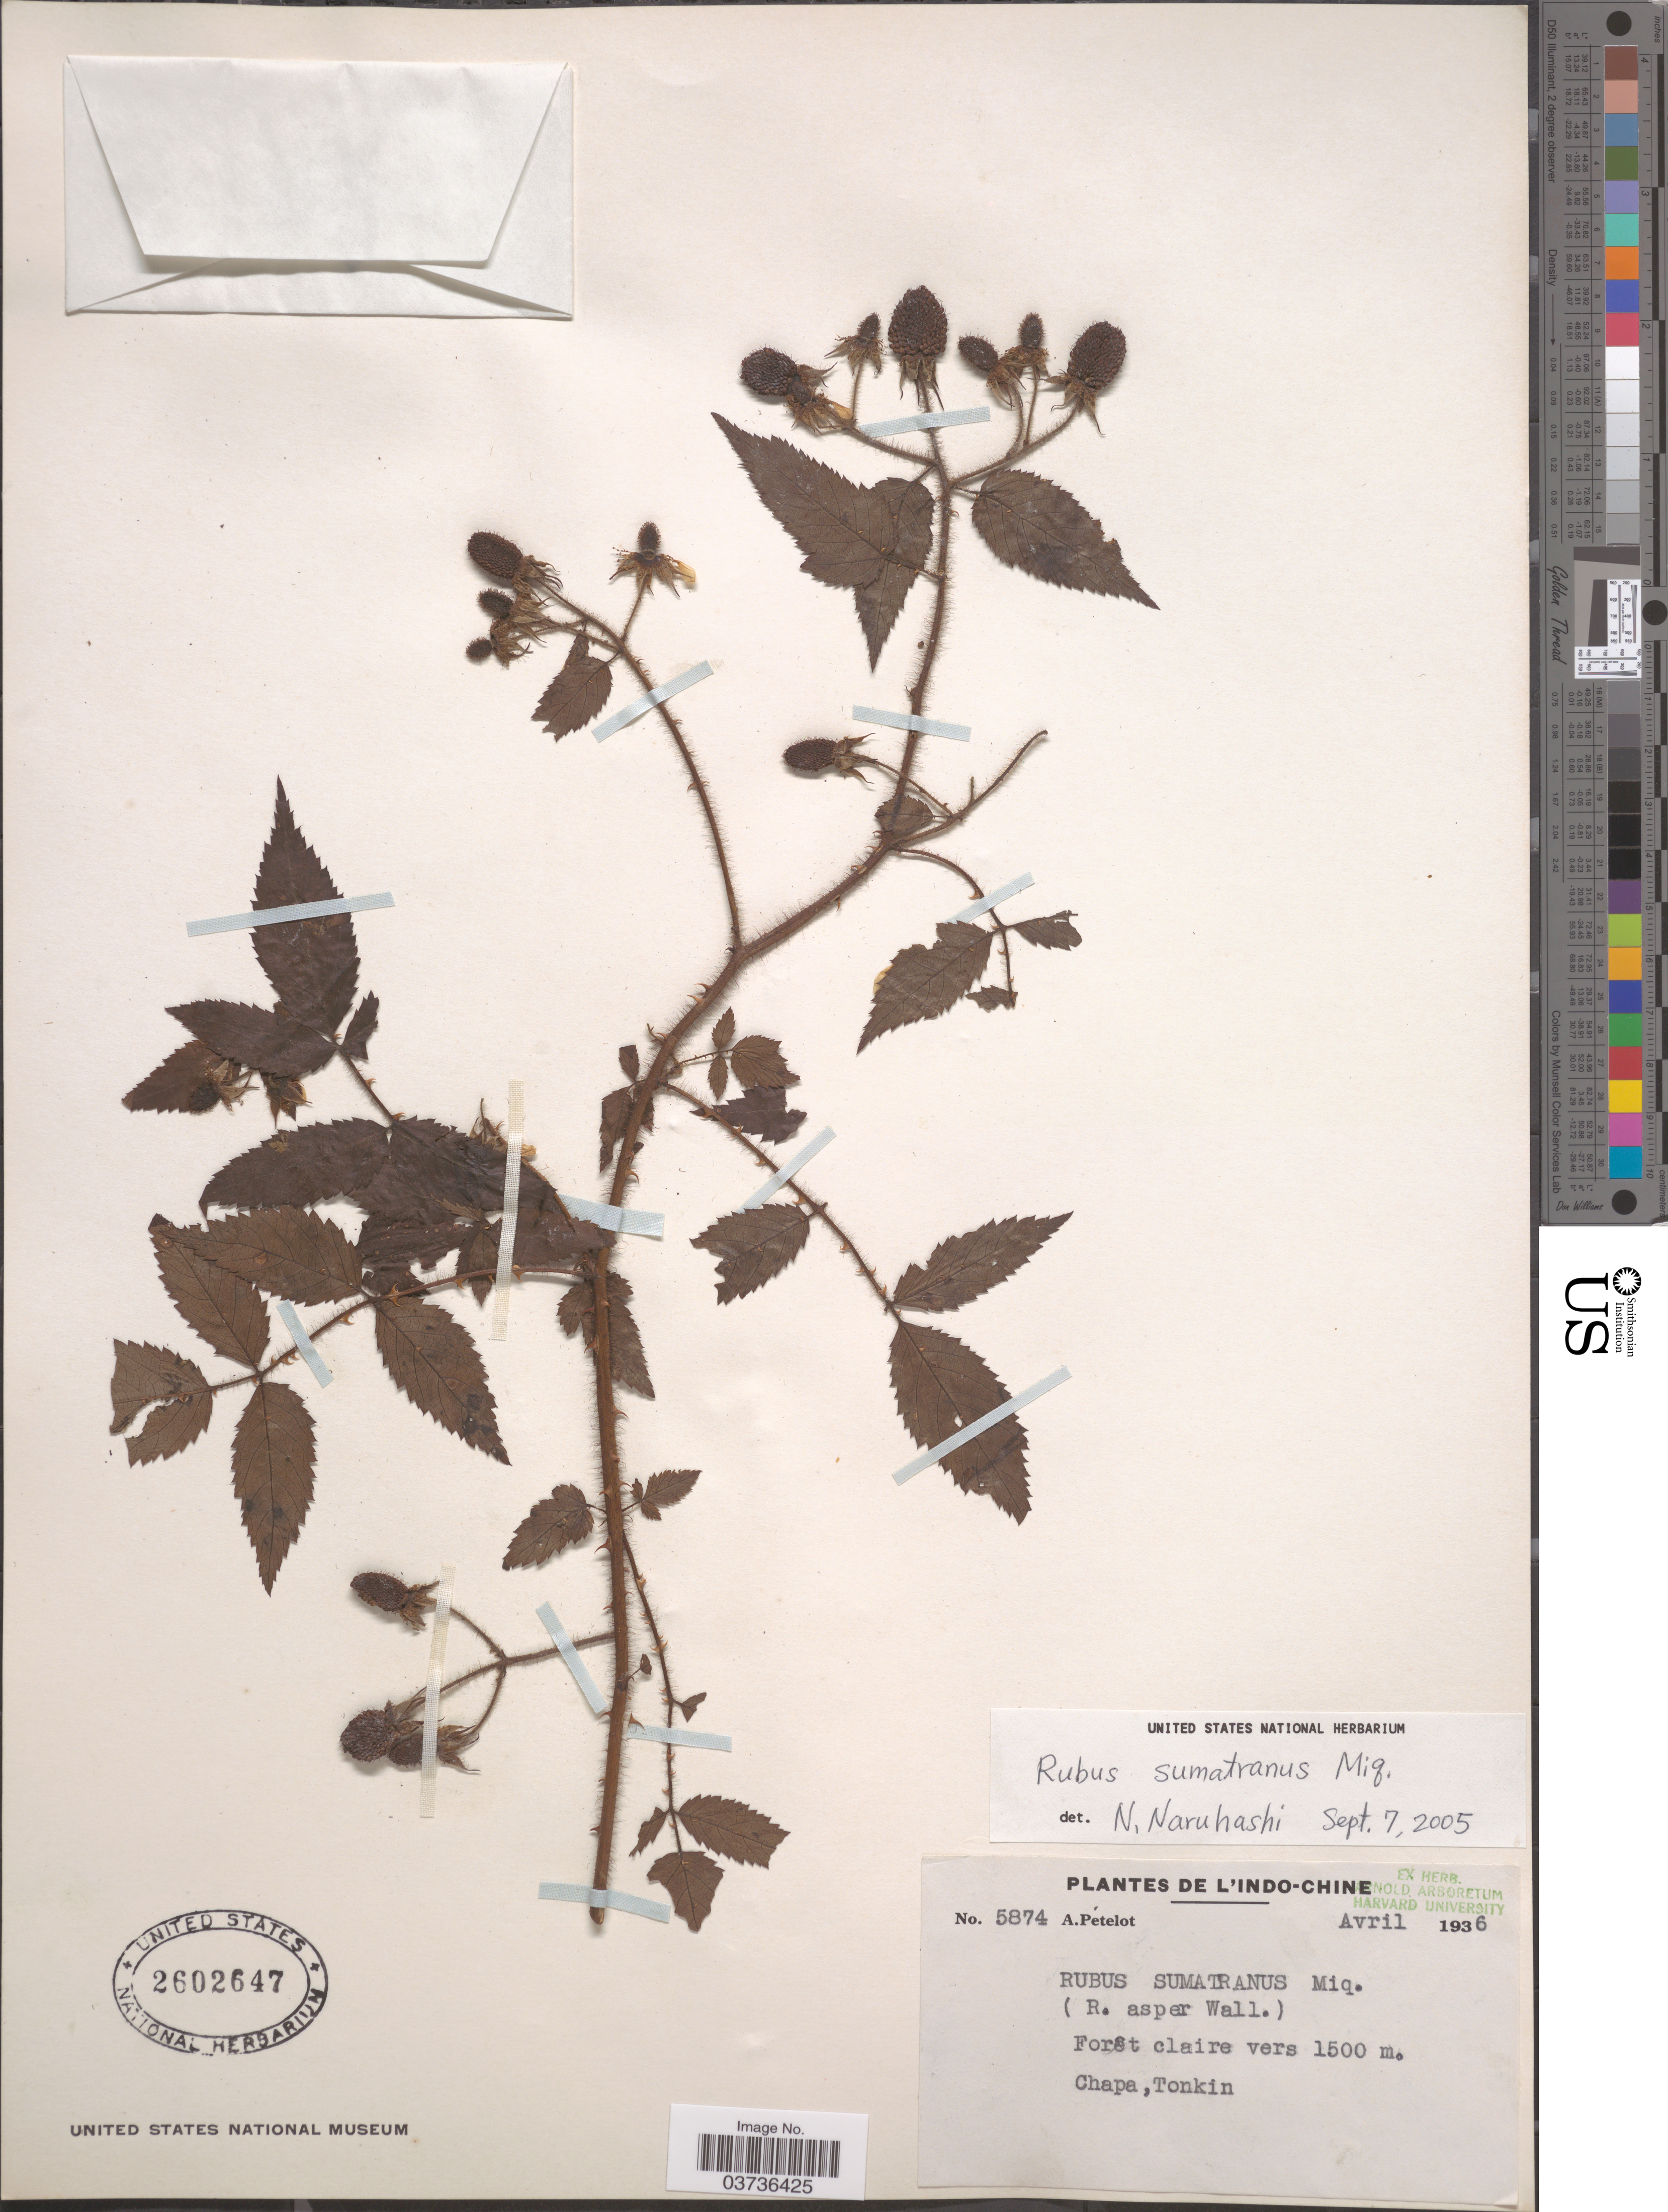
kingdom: Plantae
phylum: Tracheophyta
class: Magnoliopsida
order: Rosales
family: Rosaceae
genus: Rubus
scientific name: Rubus sumatranus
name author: Miq.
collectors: A. Petelot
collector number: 5874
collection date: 1936-04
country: Vietnam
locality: L'indo-Chine. Chapa, Tonkin.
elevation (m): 1500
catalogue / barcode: US 2602647